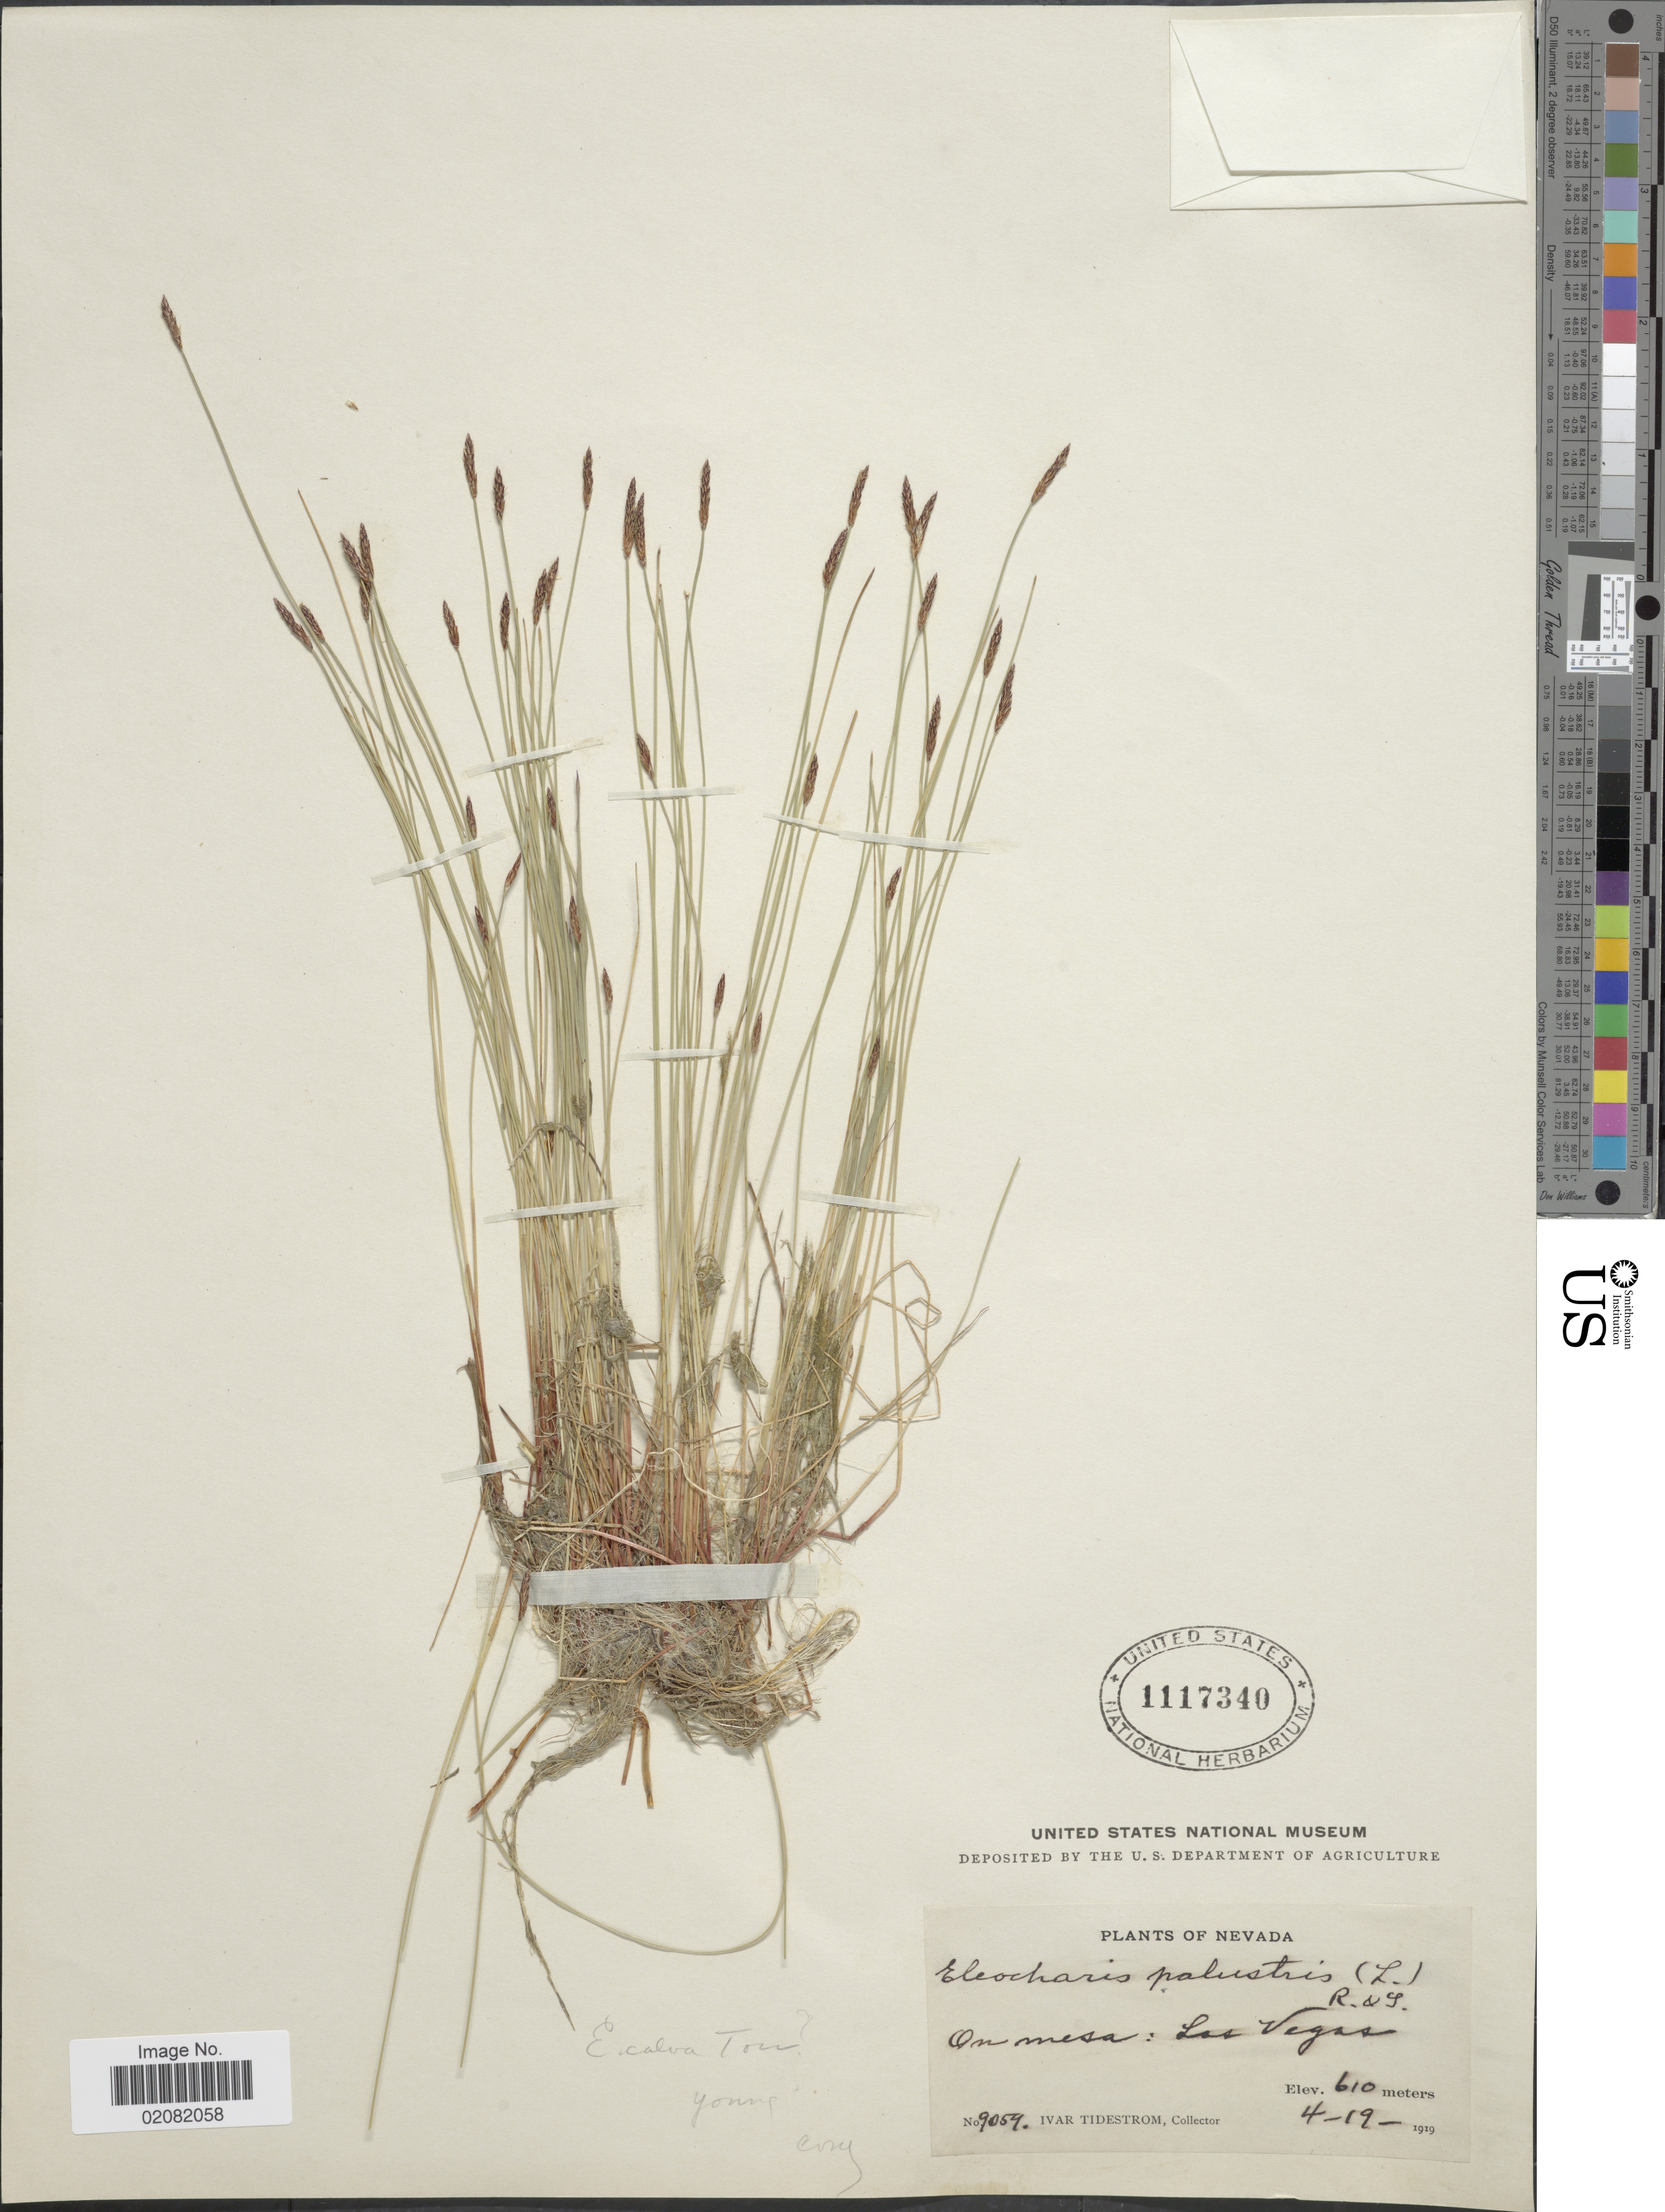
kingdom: Plantae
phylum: Tracheophyta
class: Liliopsida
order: Poales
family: Cyperaceae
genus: Eleocharis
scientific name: Eleocharis parishii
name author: Britton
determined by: Svenson, H. K.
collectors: I. F. Tidestrom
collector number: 9059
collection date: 1919-04-19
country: United States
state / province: Nevada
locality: On Mesa: Las Vegas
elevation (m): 610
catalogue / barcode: US 1117340